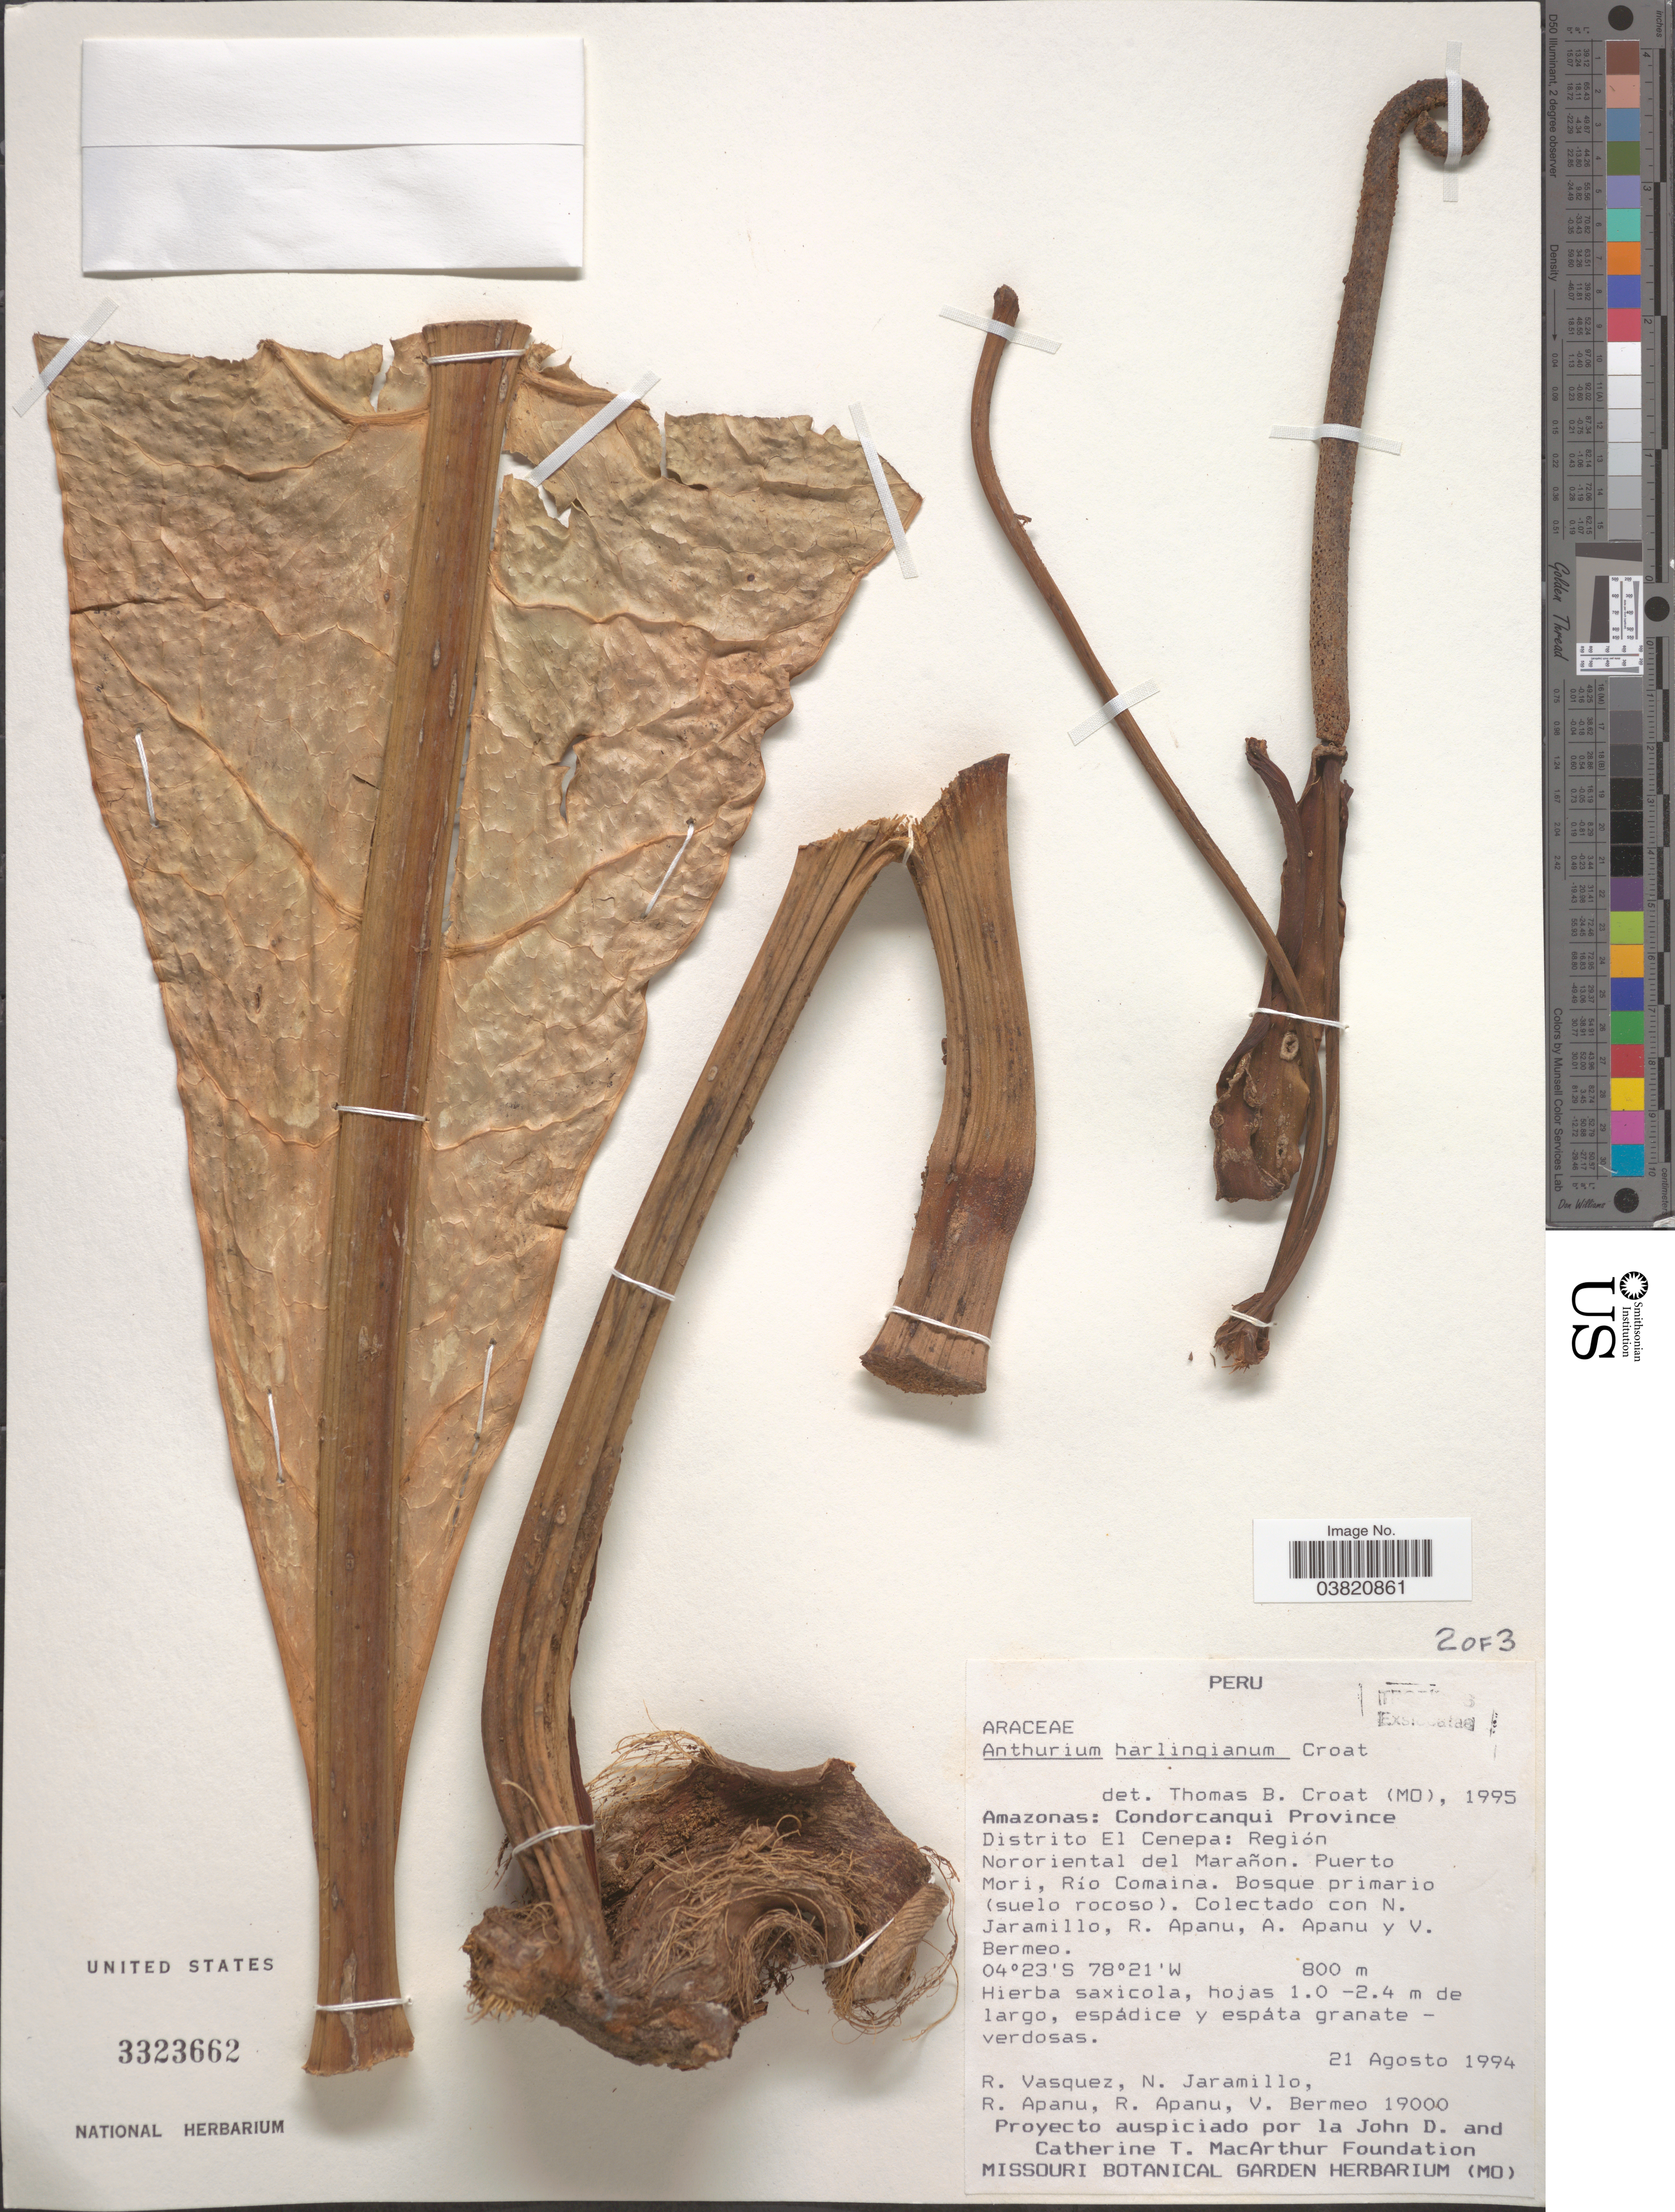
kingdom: Plantae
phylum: Tracheophyta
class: Liliopsida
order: Alismatales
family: Araceae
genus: Anthurium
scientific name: Anthurium harlingianum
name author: Croat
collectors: R. Vasquez, N. Jaramillo, R. Apanu, A. Apanu & V. Bermeo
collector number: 19000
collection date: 1994-08-21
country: Peru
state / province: Amazonas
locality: Condorcanqui Province. Distrito El Cenepa: Región Nororiental del Marañon. Puerto Mori, Río Comaina.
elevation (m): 800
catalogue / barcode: US 3323662